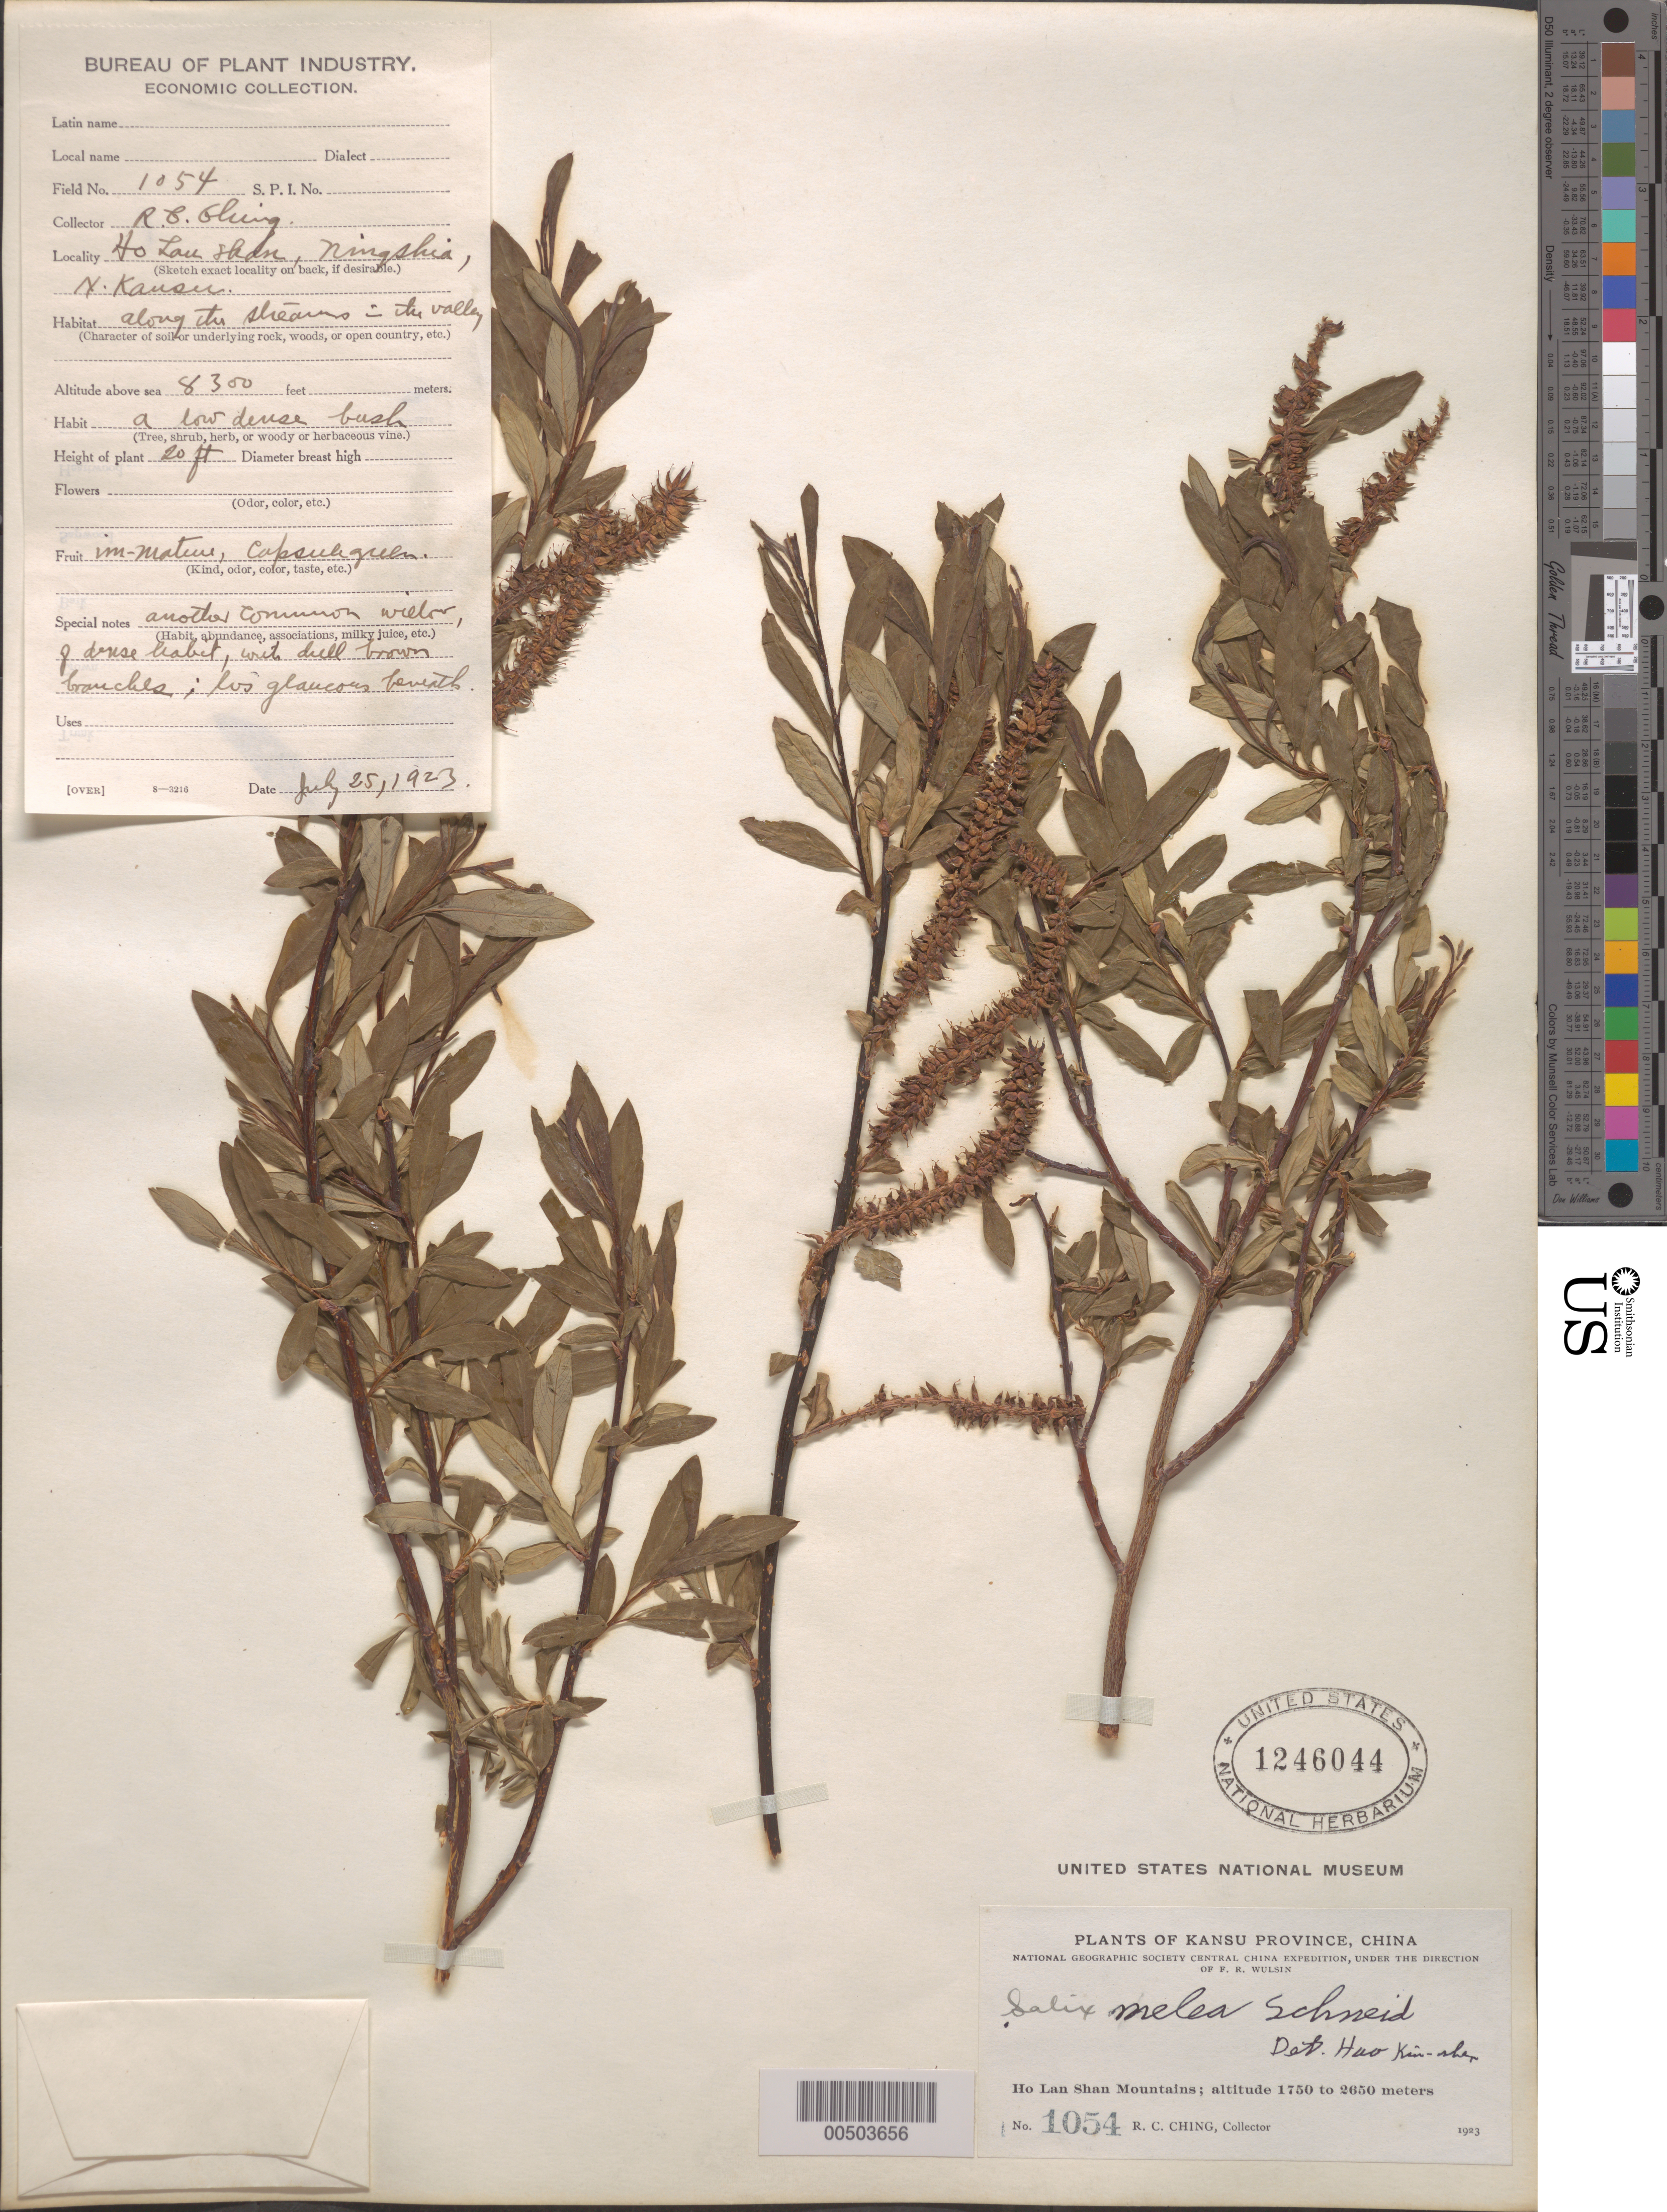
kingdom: Plantae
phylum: Tracheophyta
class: Magnoliopsida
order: Malpighiales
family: Salicaceae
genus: Salix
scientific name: Salix melea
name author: C.K. Schneid.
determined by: Hou, K. S.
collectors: R. C. Ching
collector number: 1054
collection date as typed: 25 Jul 1923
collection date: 1923-07-25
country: China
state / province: Gansu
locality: Ho Lan Shan Mountains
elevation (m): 1750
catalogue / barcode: US 1246044